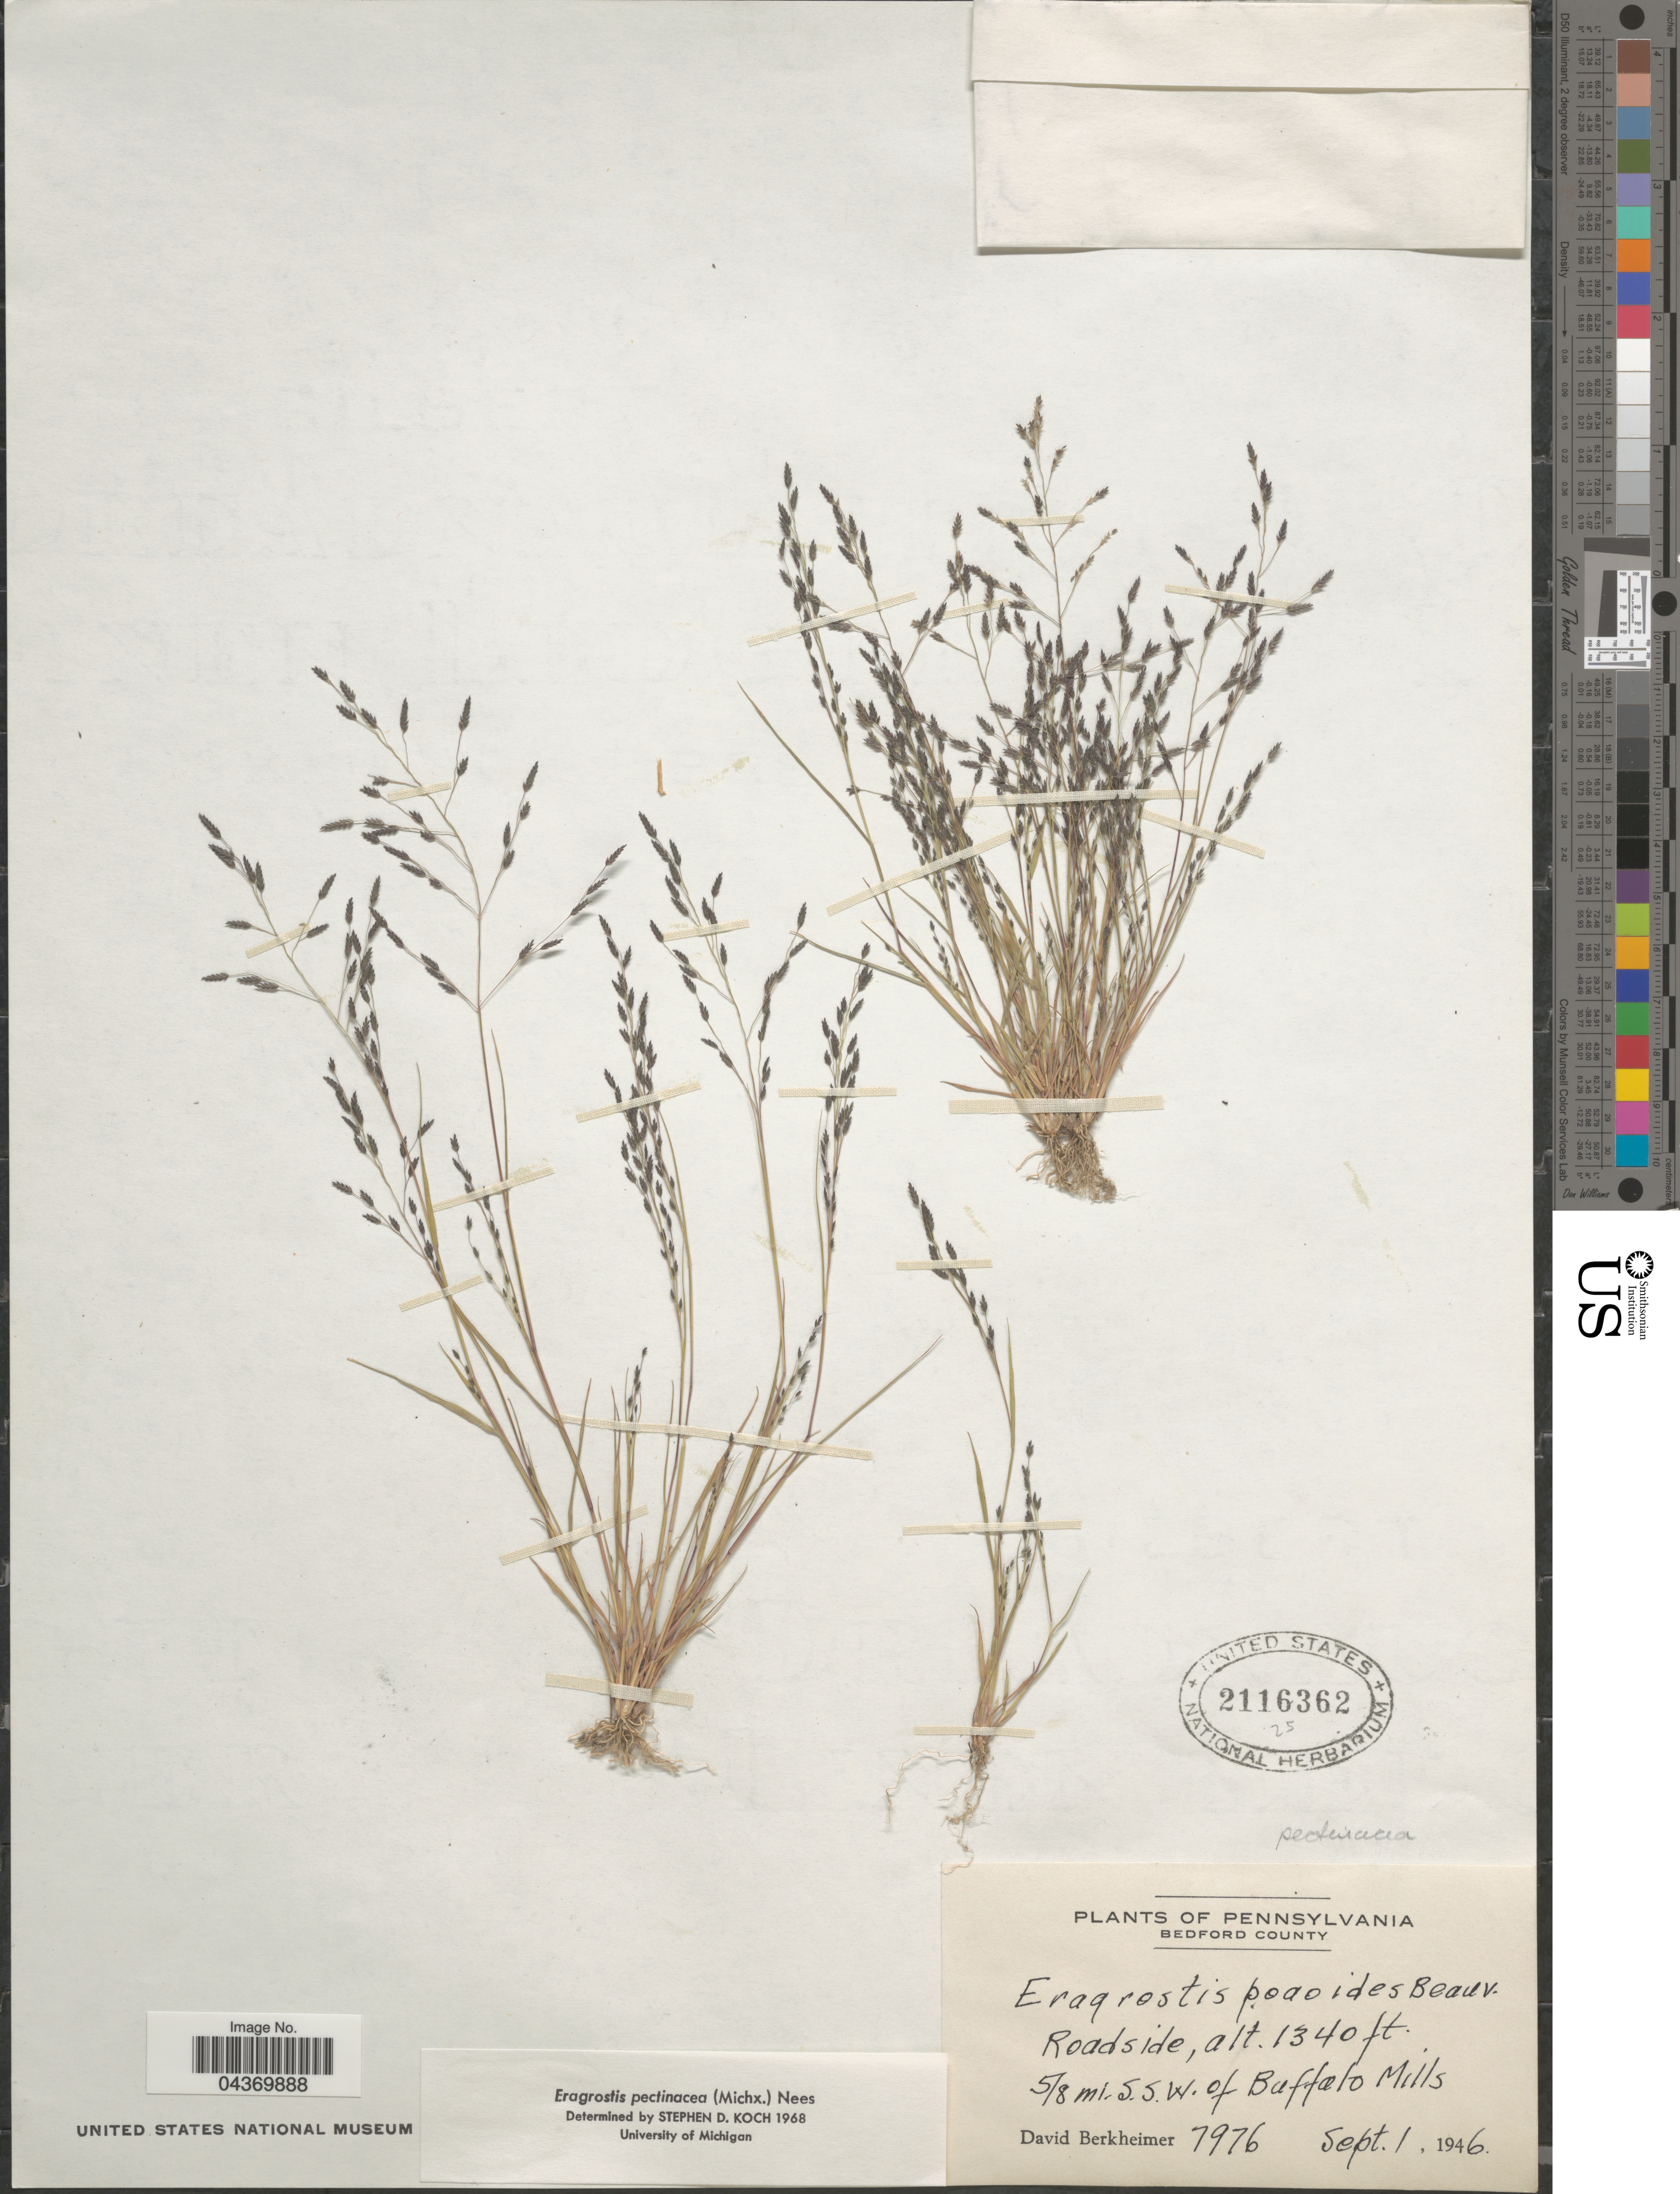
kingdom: Plantae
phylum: Tracheophyta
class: Liliopsida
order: Poales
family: Poaceae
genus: Eragrostis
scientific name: Eragrostis pectinacea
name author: (Michx.) Nees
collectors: D. Berkheimer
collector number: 7976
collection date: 1946-09-01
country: United States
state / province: Pennsylvania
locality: Bedford County. Roadside. 5/8 mi. S.S.W. of Buffalo Mills.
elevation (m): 408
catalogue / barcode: US 2116362